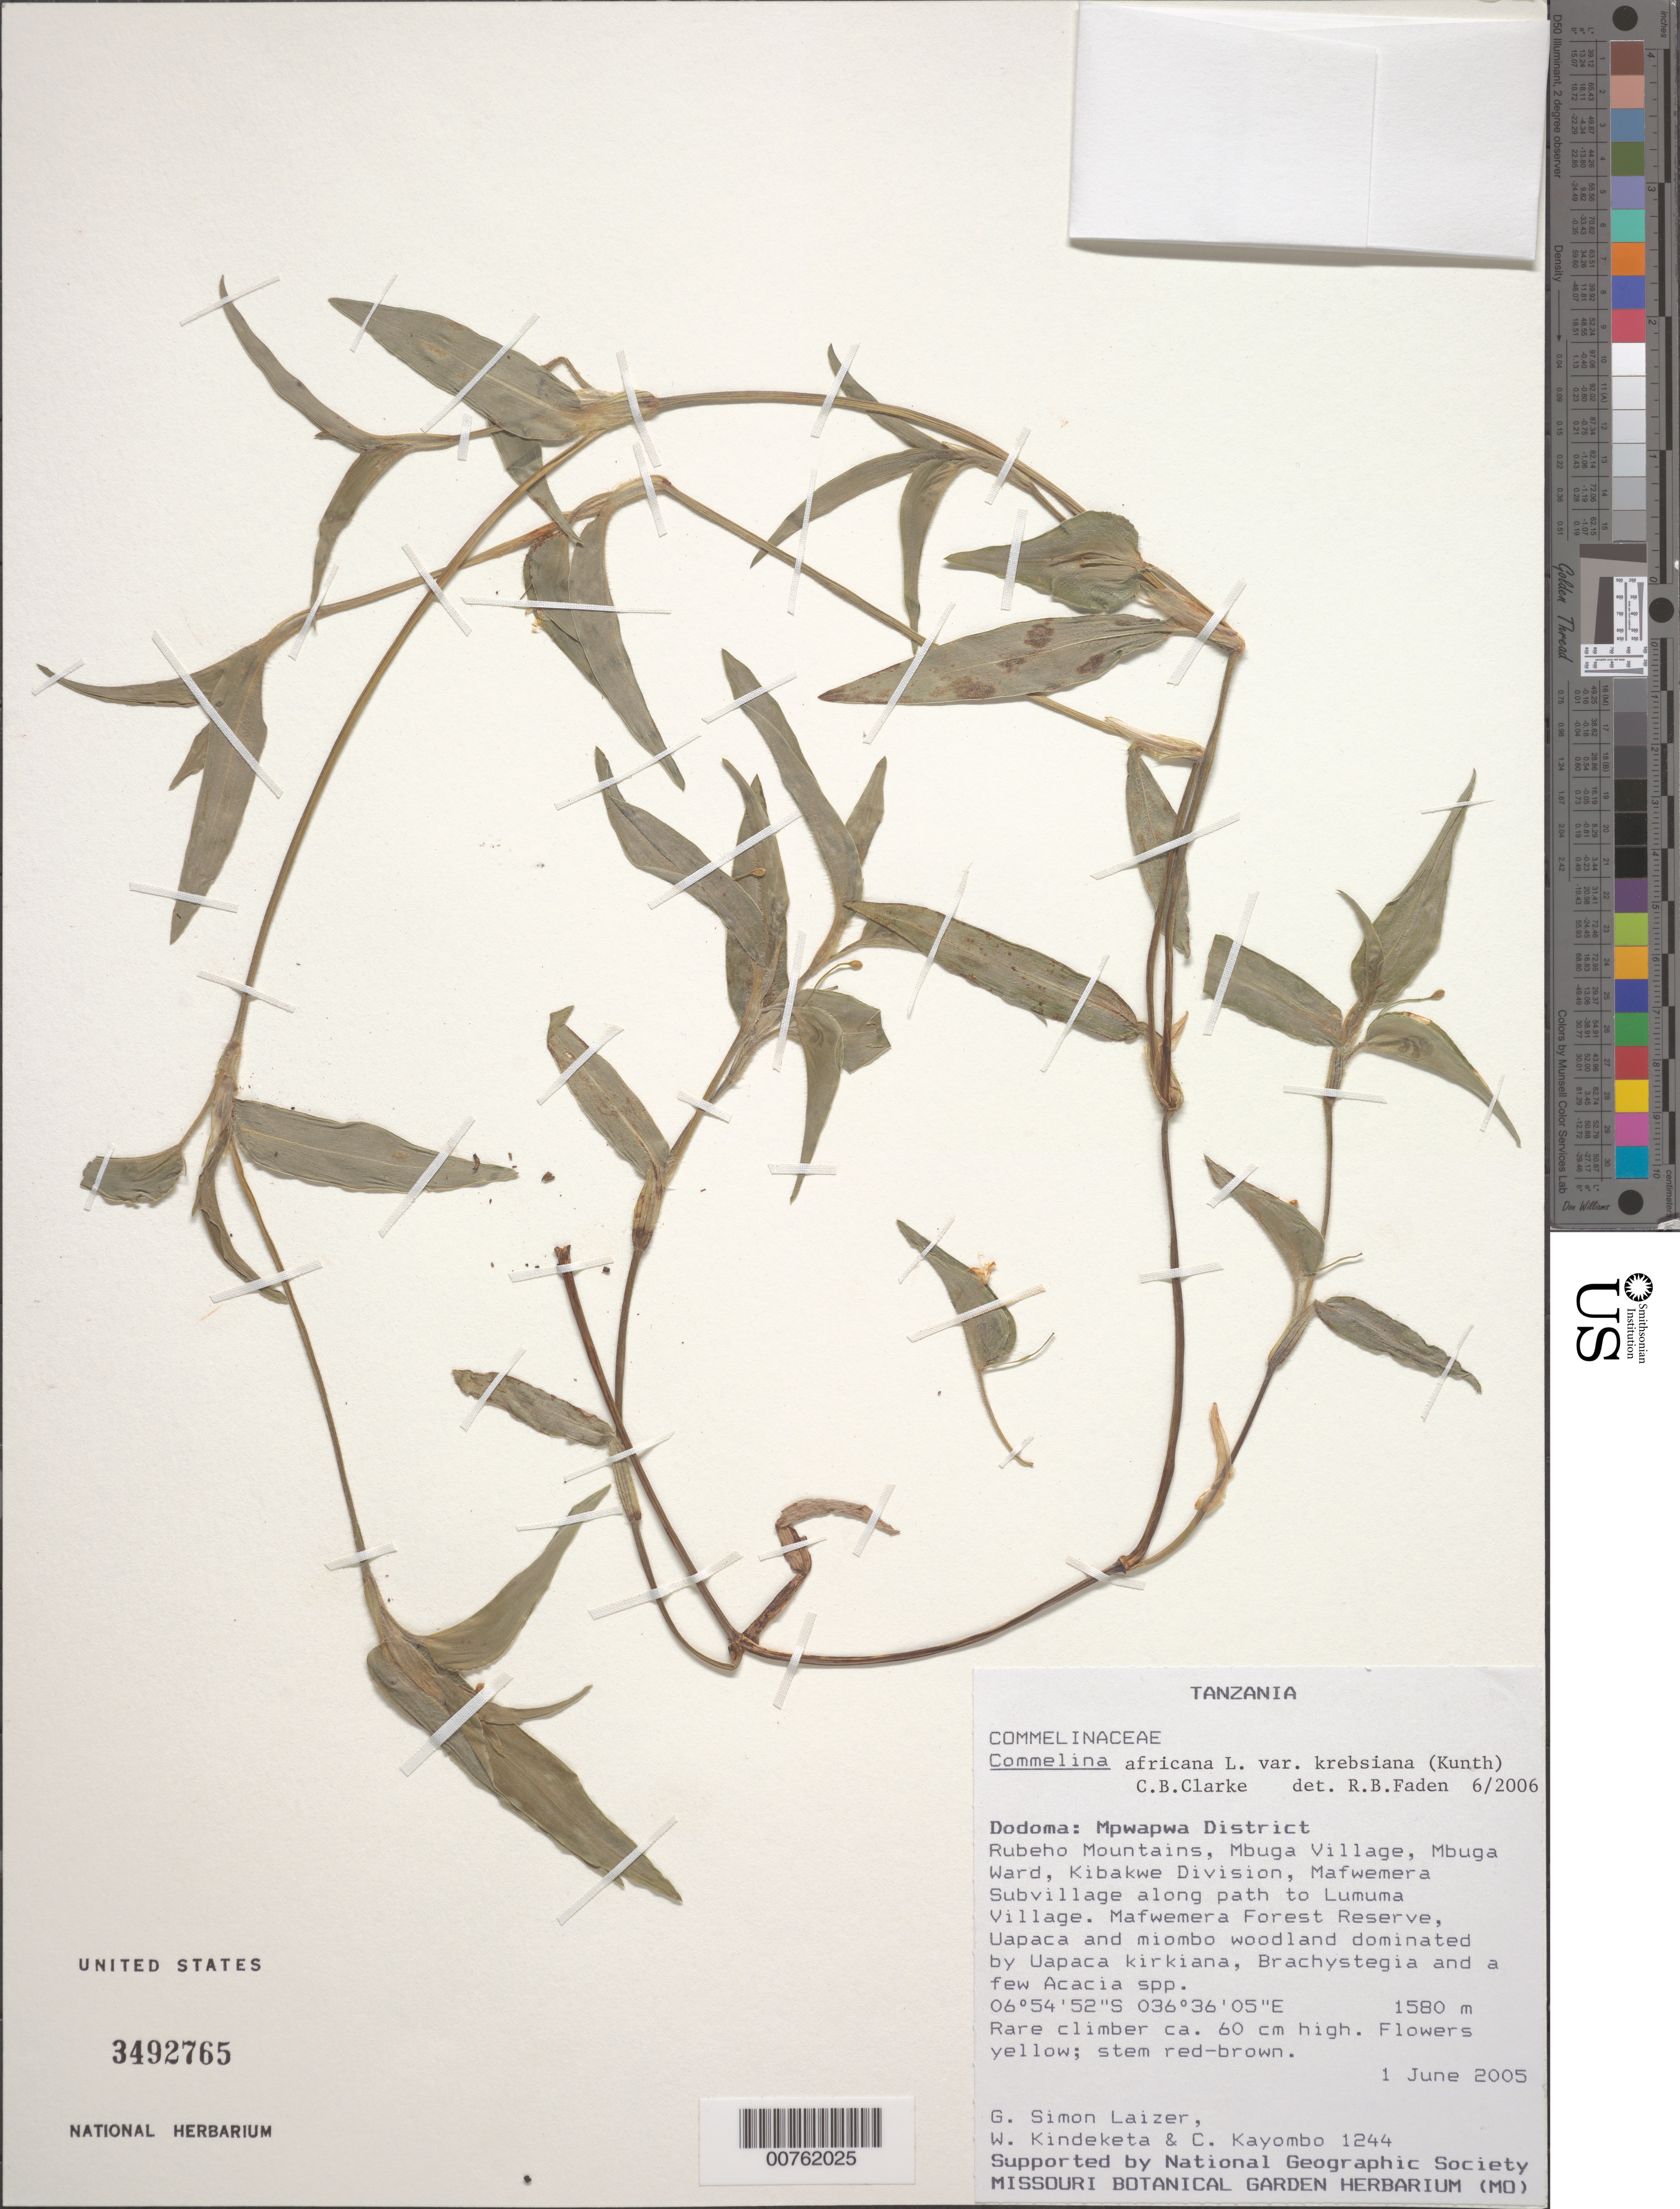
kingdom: Plantae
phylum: Tracheophyta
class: Liliopsida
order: Commelinales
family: Commelinaceae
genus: Commelina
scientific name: Commelina africana var. krebsiana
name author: (Kunth) C.B. Clarke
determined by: Faden, Robert B., (US), Smithsonian Institution - National Museum of Natural History (UNITED STATES)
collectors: G. S. Laizer, W. Kindeketa & C. Kayombo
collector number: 1244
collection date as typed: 01 Jun 2005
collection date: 2005-06-01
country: Tanzania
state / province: Dodoma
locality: Mpwapwa District. Rubeho Mountains, Mbuga Village, Mbuga Ward, Kibakwe Division, Mafwemera Subvillage along path to Lumuma Village.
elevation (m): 1580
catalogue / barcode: US 3492765